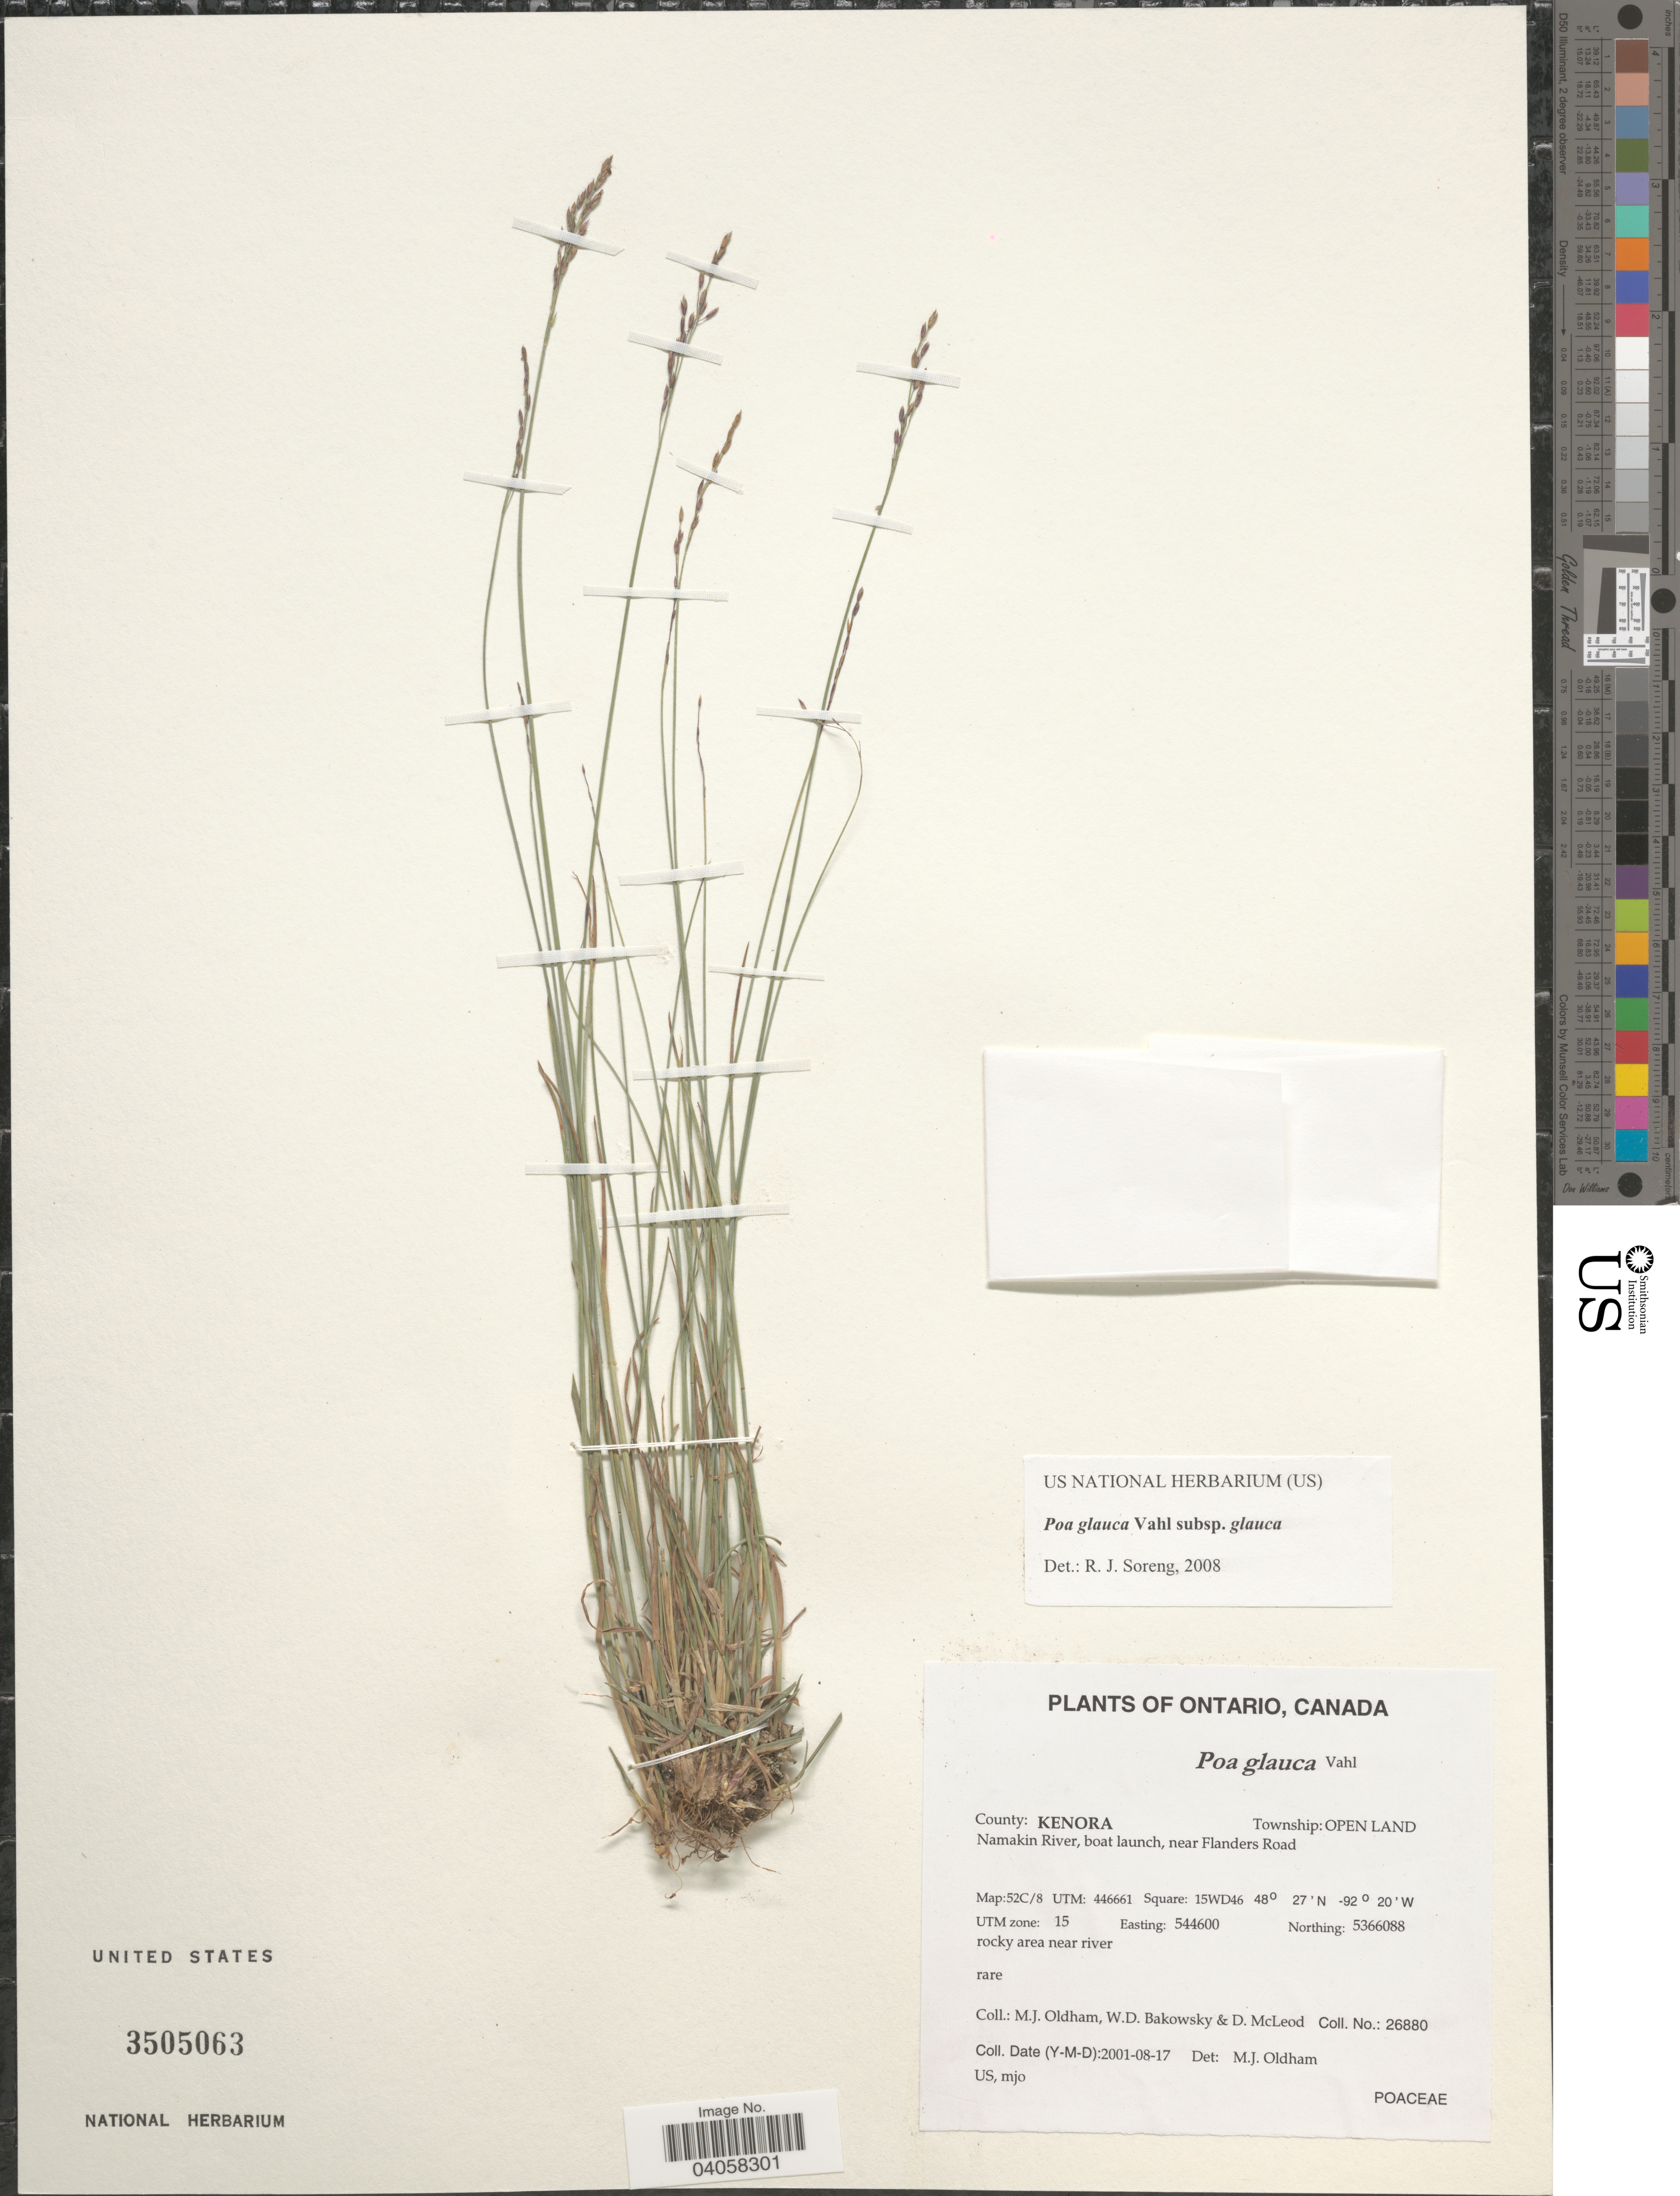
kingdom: Plantae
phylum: Tracheophyta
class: Liliopsida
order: Poales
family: Poaceae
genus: Poa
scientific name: Poa glauca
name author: Vahl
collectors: M. Oldham, W. Bakowsky & D. McLeod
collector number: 26880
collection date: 2001-08-17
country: Canada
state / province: Ontario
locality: County: Kenora. Township: Open Land. Namakin River, boat launch, near Flanders Road. Map: 52C/8. UTM: 446661. Square: 15WD46. UTM zone: 15. Easting: 544600. Northing: 5366088. Rocky area near river.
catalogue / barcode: US 3505063